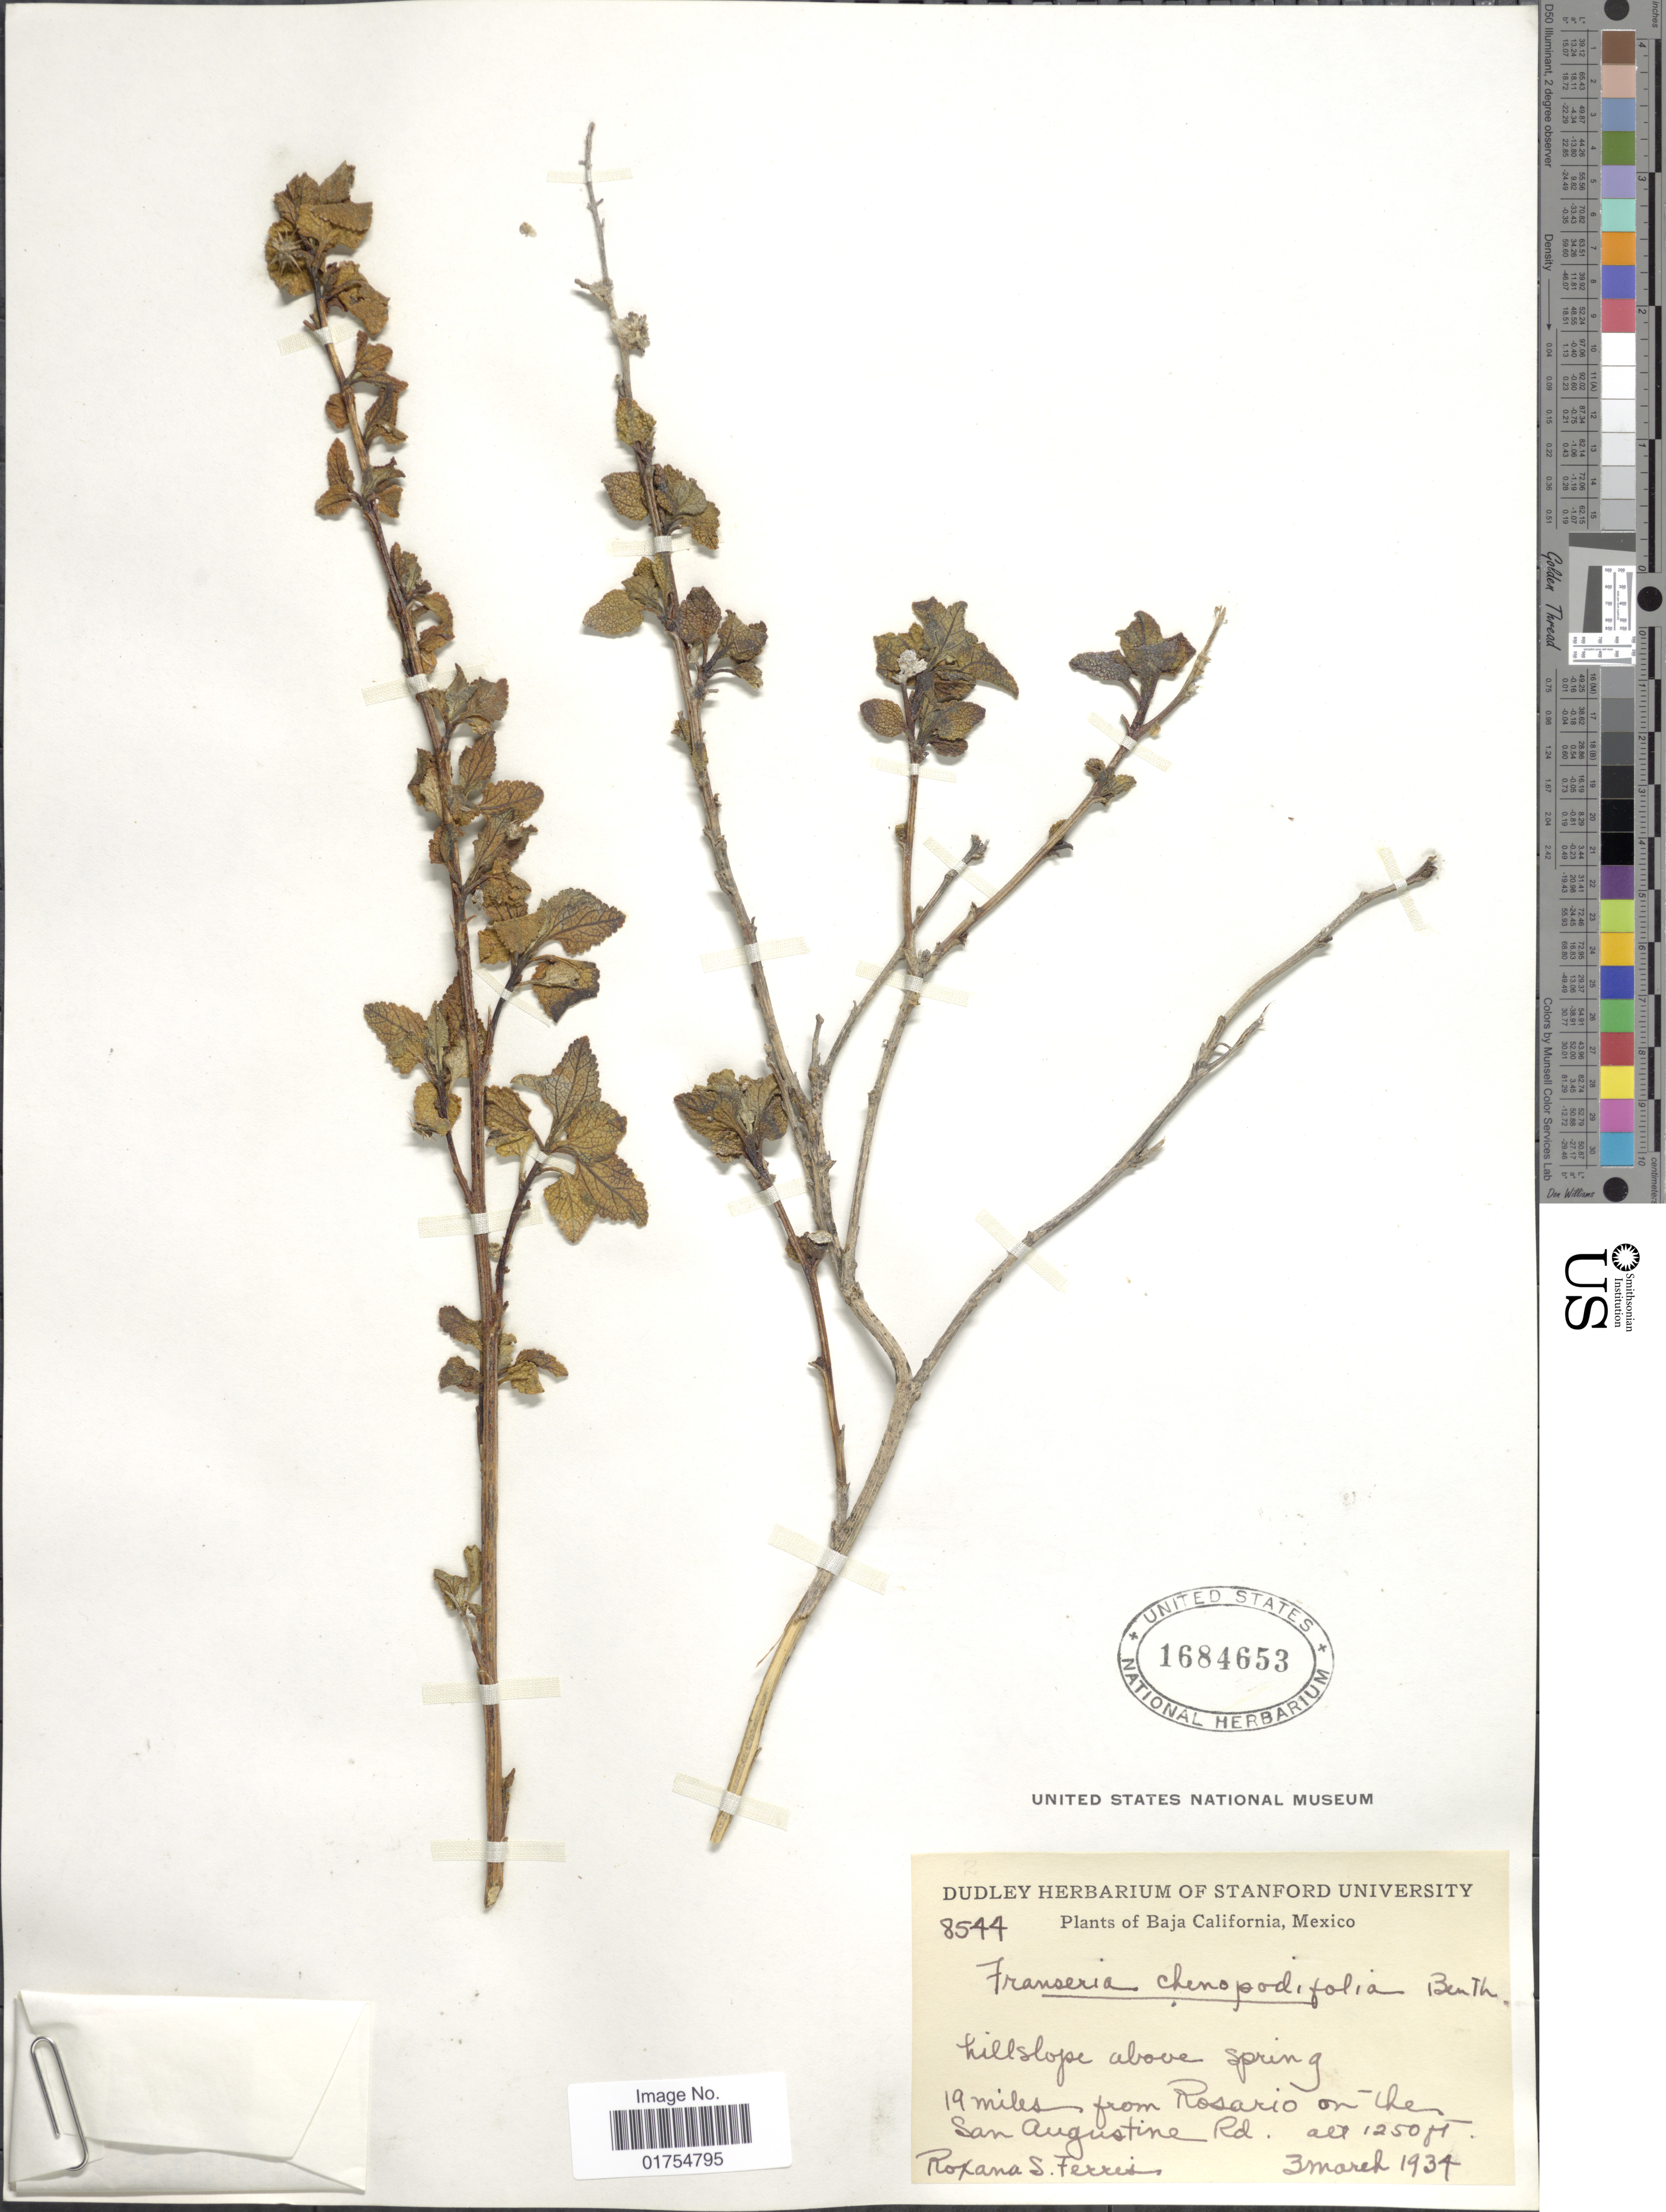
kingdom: Plantae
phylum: Tracheophyta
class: Magnoliopsida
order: Asterales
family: Asteraceae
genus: Franseria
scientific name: Franseria chenopodiifolia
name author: Benth.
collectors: R. S. Ferris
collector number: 8544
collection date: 1934-03-03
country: Mexico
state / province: Baja California Norte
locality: Hillslope above spring 19 miles from Rosario on the San Augustine Rd.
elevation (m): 381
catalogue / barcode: US 1684653